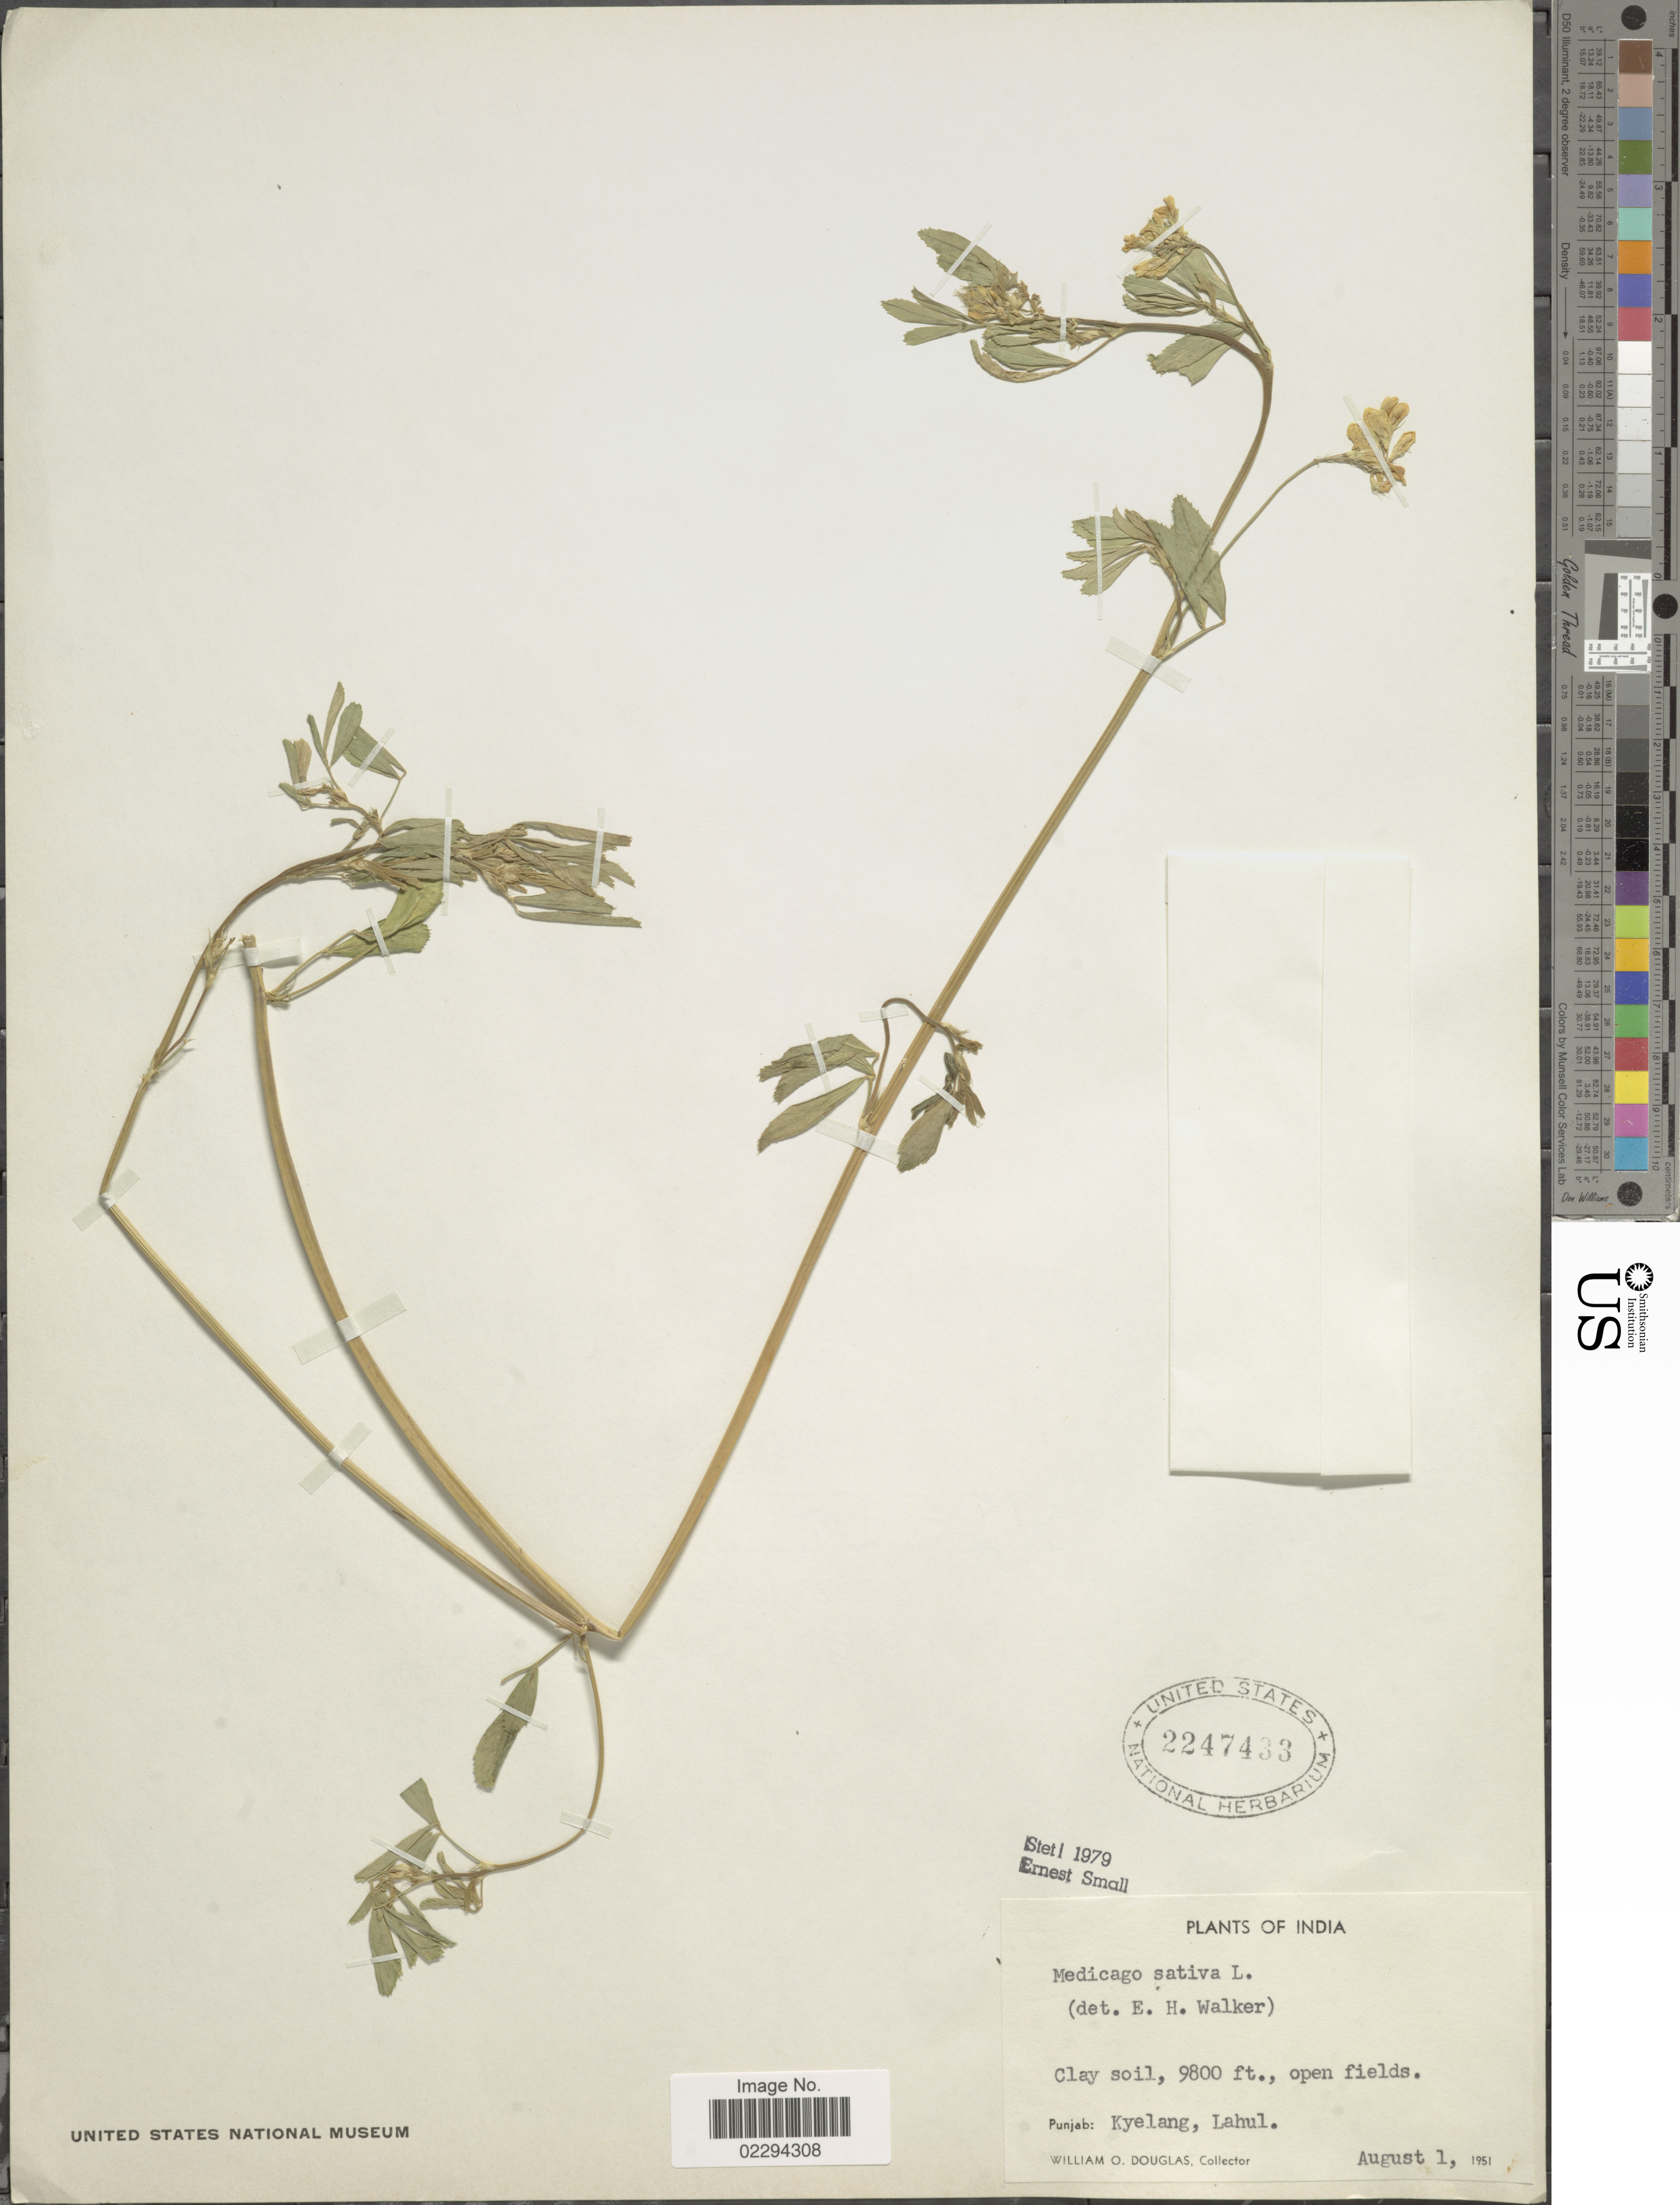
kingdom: Plantae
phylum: Tracheophyta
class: Magnoliopsida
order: Fabales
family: Fabaceae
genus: Medicago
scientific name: Medicago sativa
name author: L.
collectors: W. Douglas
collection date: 1951-08-01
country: India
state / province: Punjab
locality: Kyelang, Lahul, open fields.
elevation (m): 2987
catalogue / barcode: US 2247433